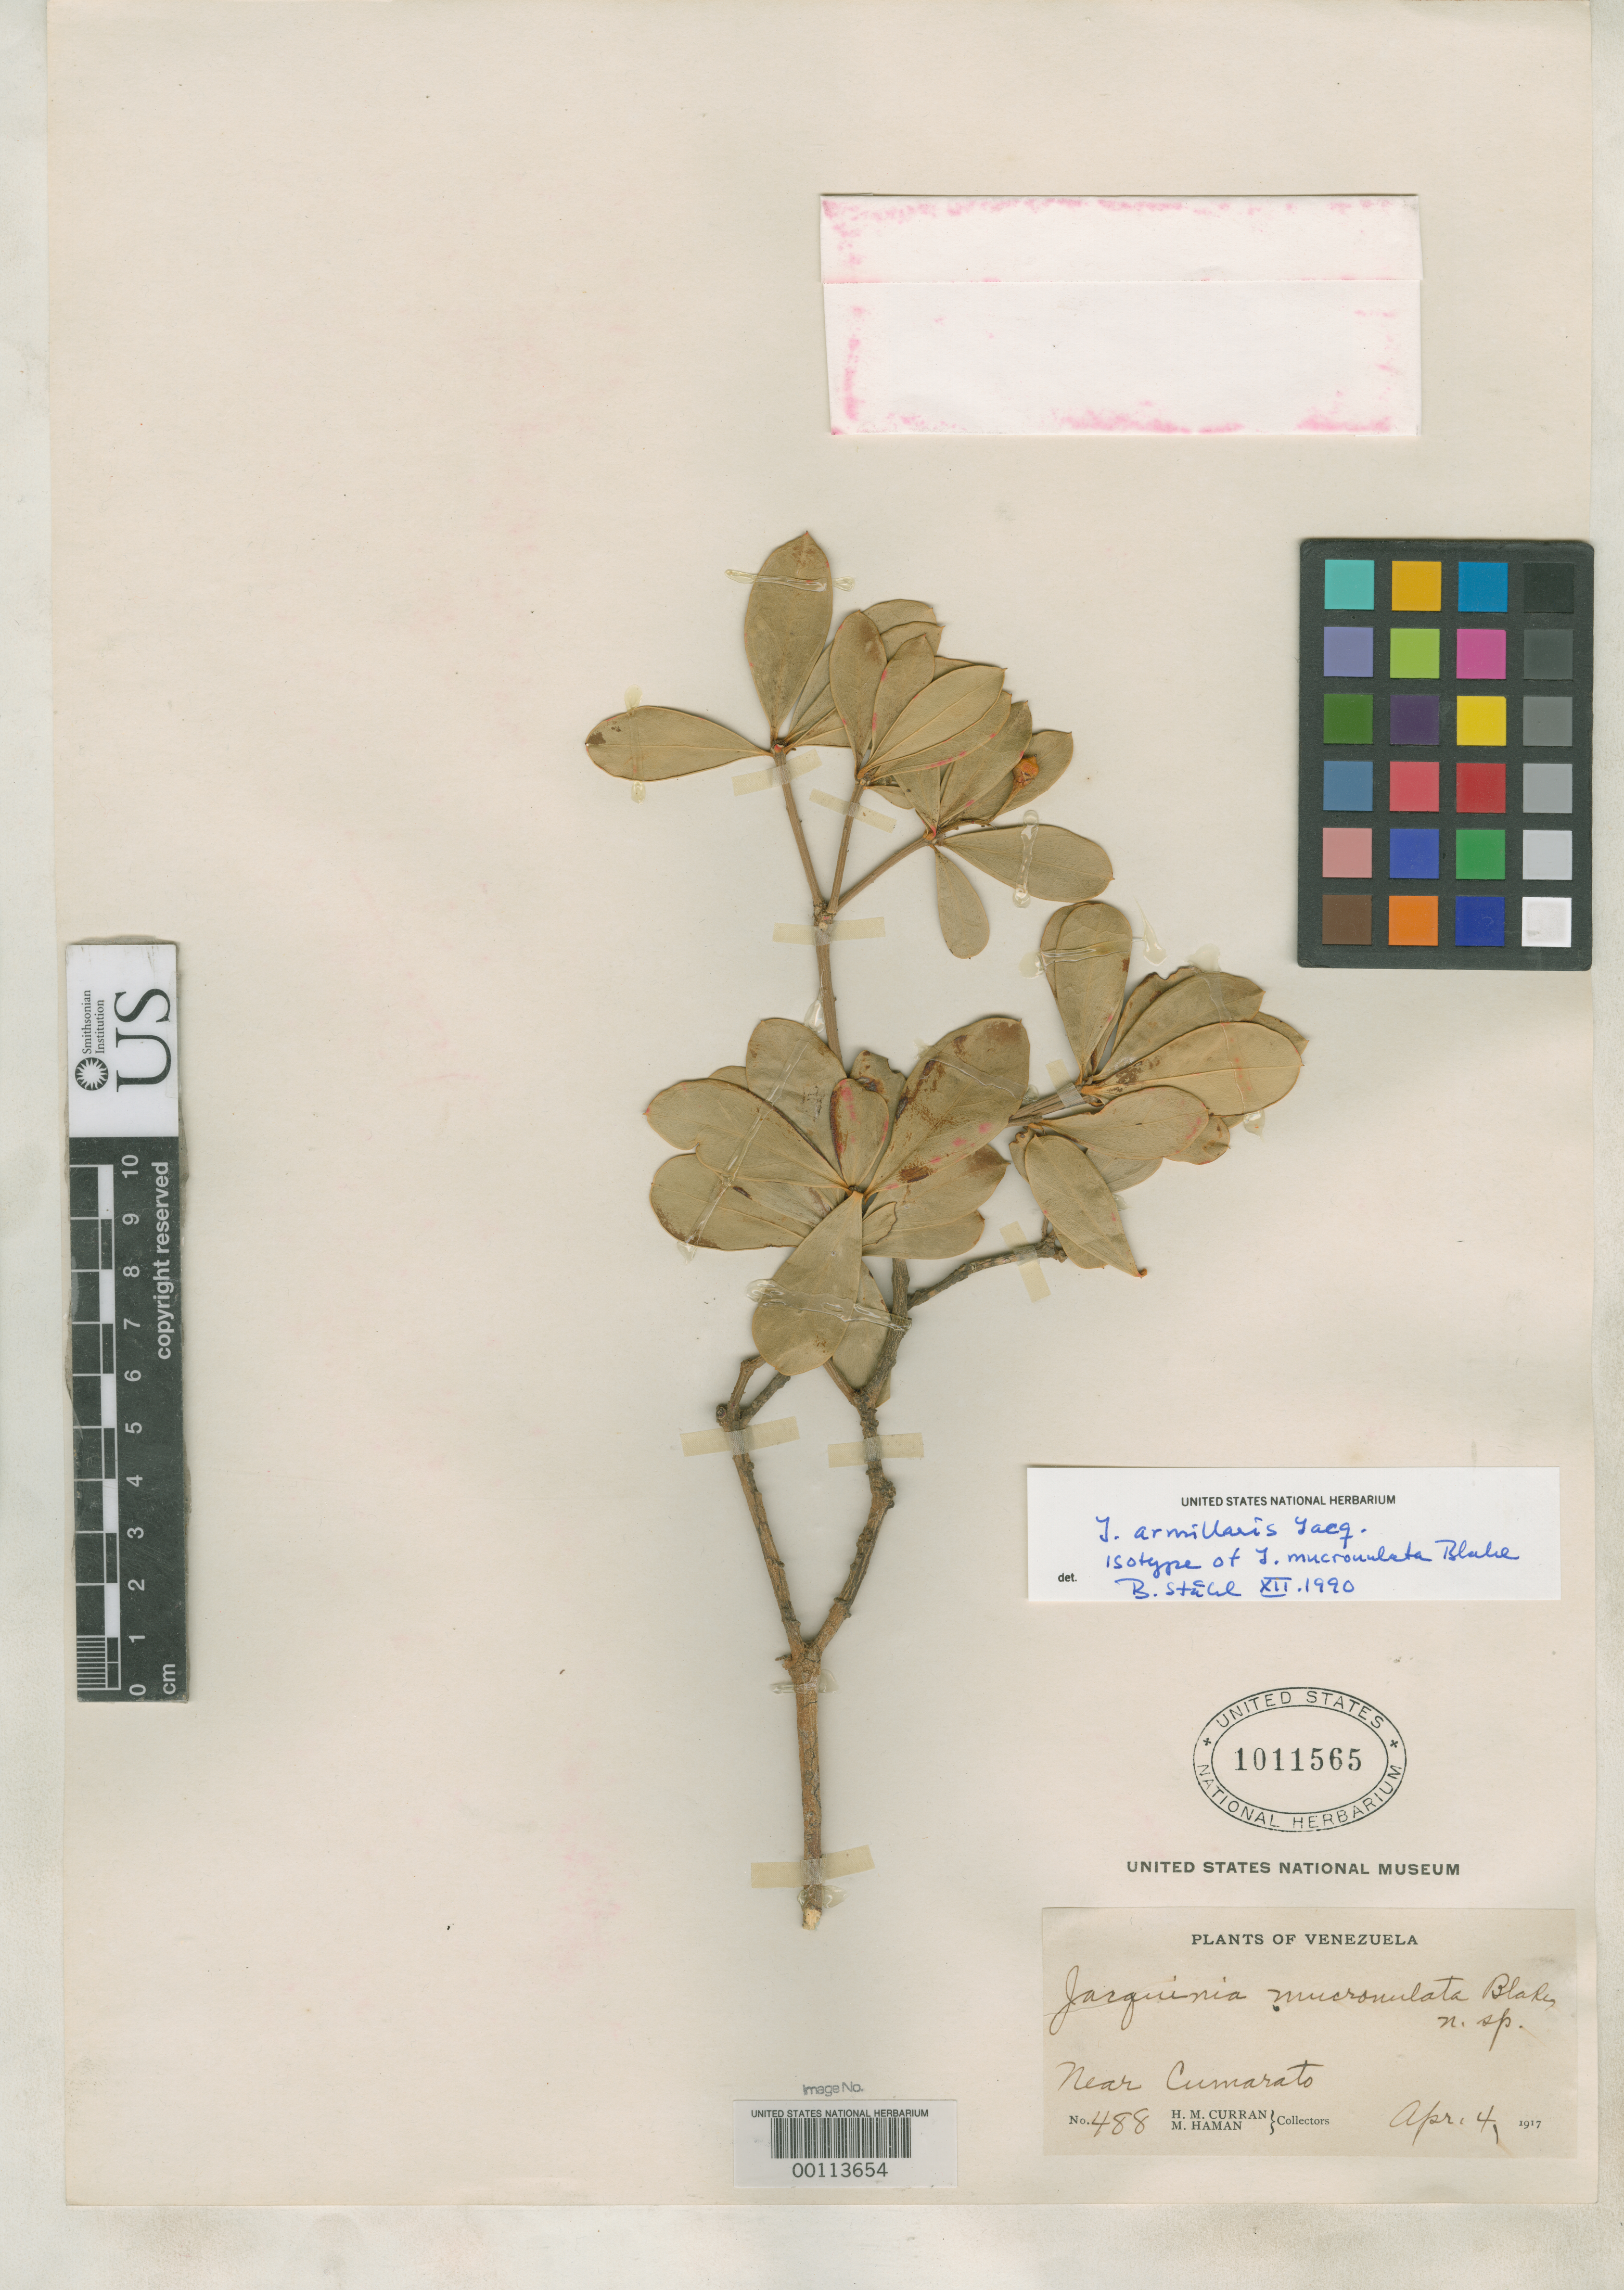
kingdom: Plantae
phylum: Tracheophyta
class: Magnoliopsida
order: Ericales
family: Primulaceae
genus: Jacquinia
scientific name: Jacquinia mucronulata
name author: S.F. Blake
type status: Isotype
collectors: H. M. Curran & M. Haman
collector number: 488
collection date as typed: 04 Apr 1917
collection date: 1917-04-04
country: Venezuela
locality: Near Cumarato.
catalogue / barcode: US 1011565